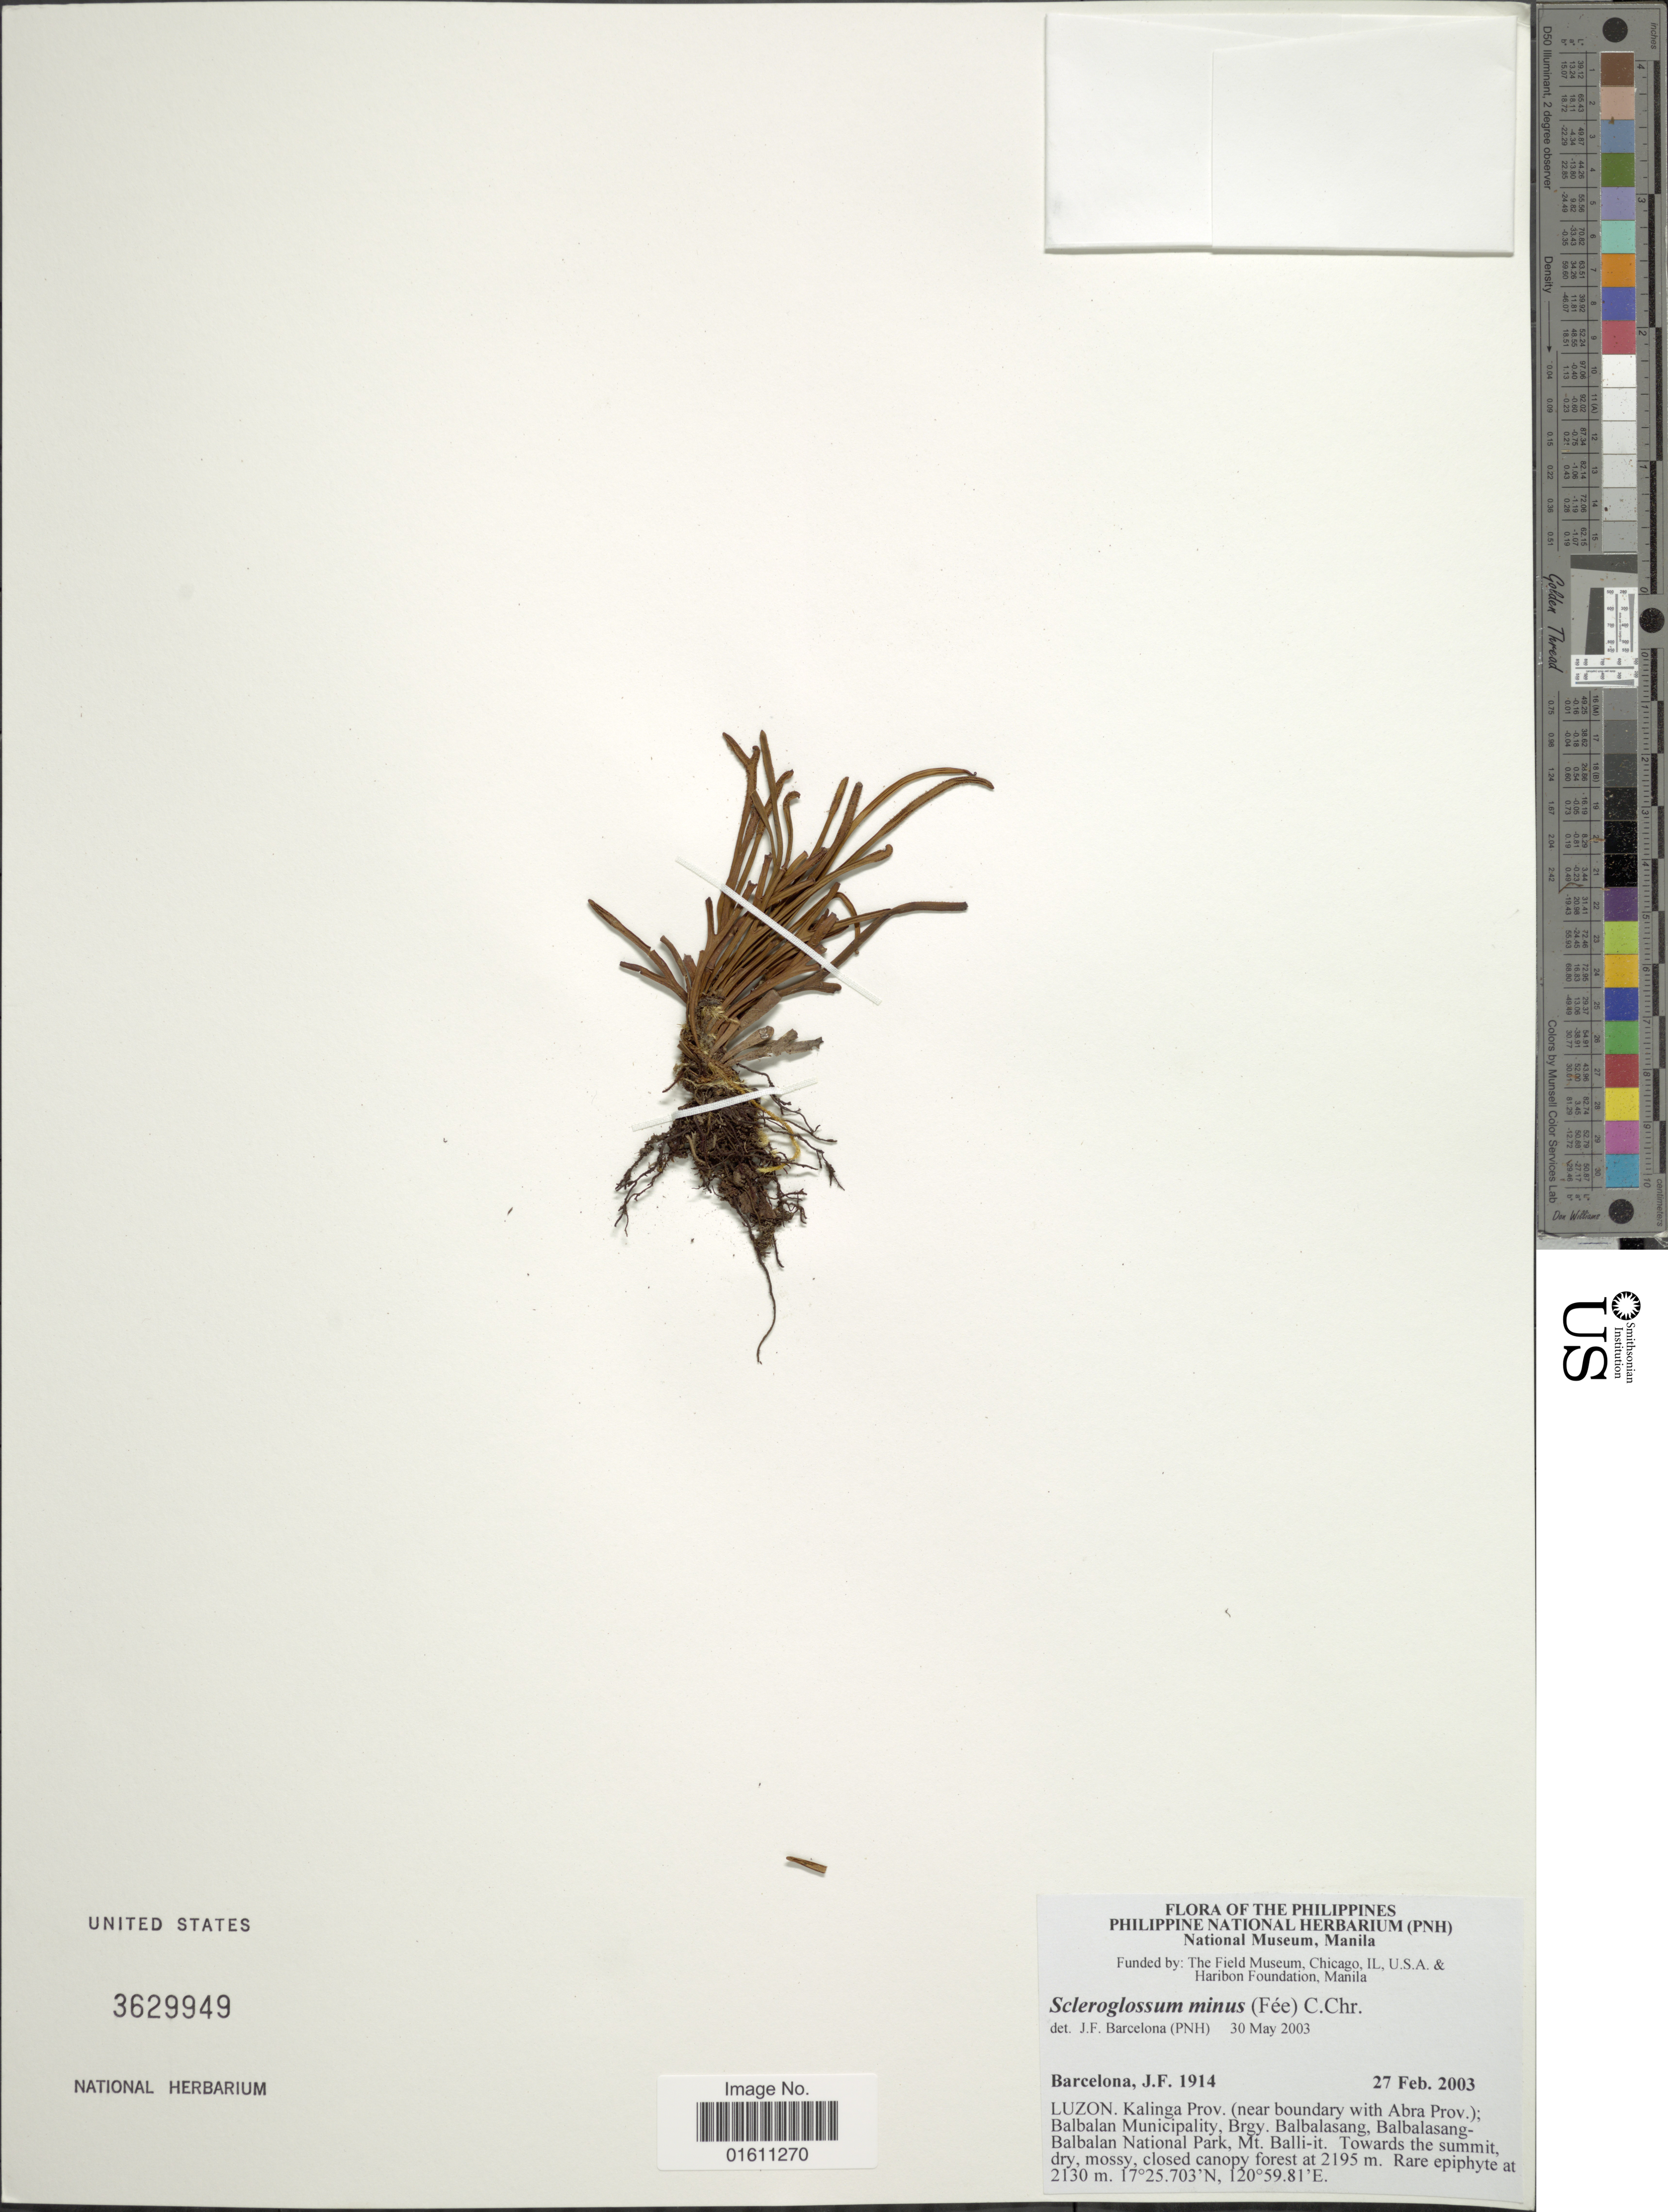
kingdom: Plantae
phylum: Tracheophyta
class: Polypodiopsida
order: Polypodiales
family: Polypodiaceae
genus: Scleroglossum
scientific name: Scleroglossum minus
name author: (Fée) C. Chr.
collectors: J. F. Barcelona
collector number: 1914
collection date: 2003-02-27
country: Philippines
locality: The Philippines, Luzon. Kalinga Prov. (near boundary with Abra Prov.); Balbalan Municipality, Brgy Balbalasang, Balbalasang-Balbalan National park, Mt. Balli-it.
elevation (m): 2195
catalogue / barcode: US 3629949